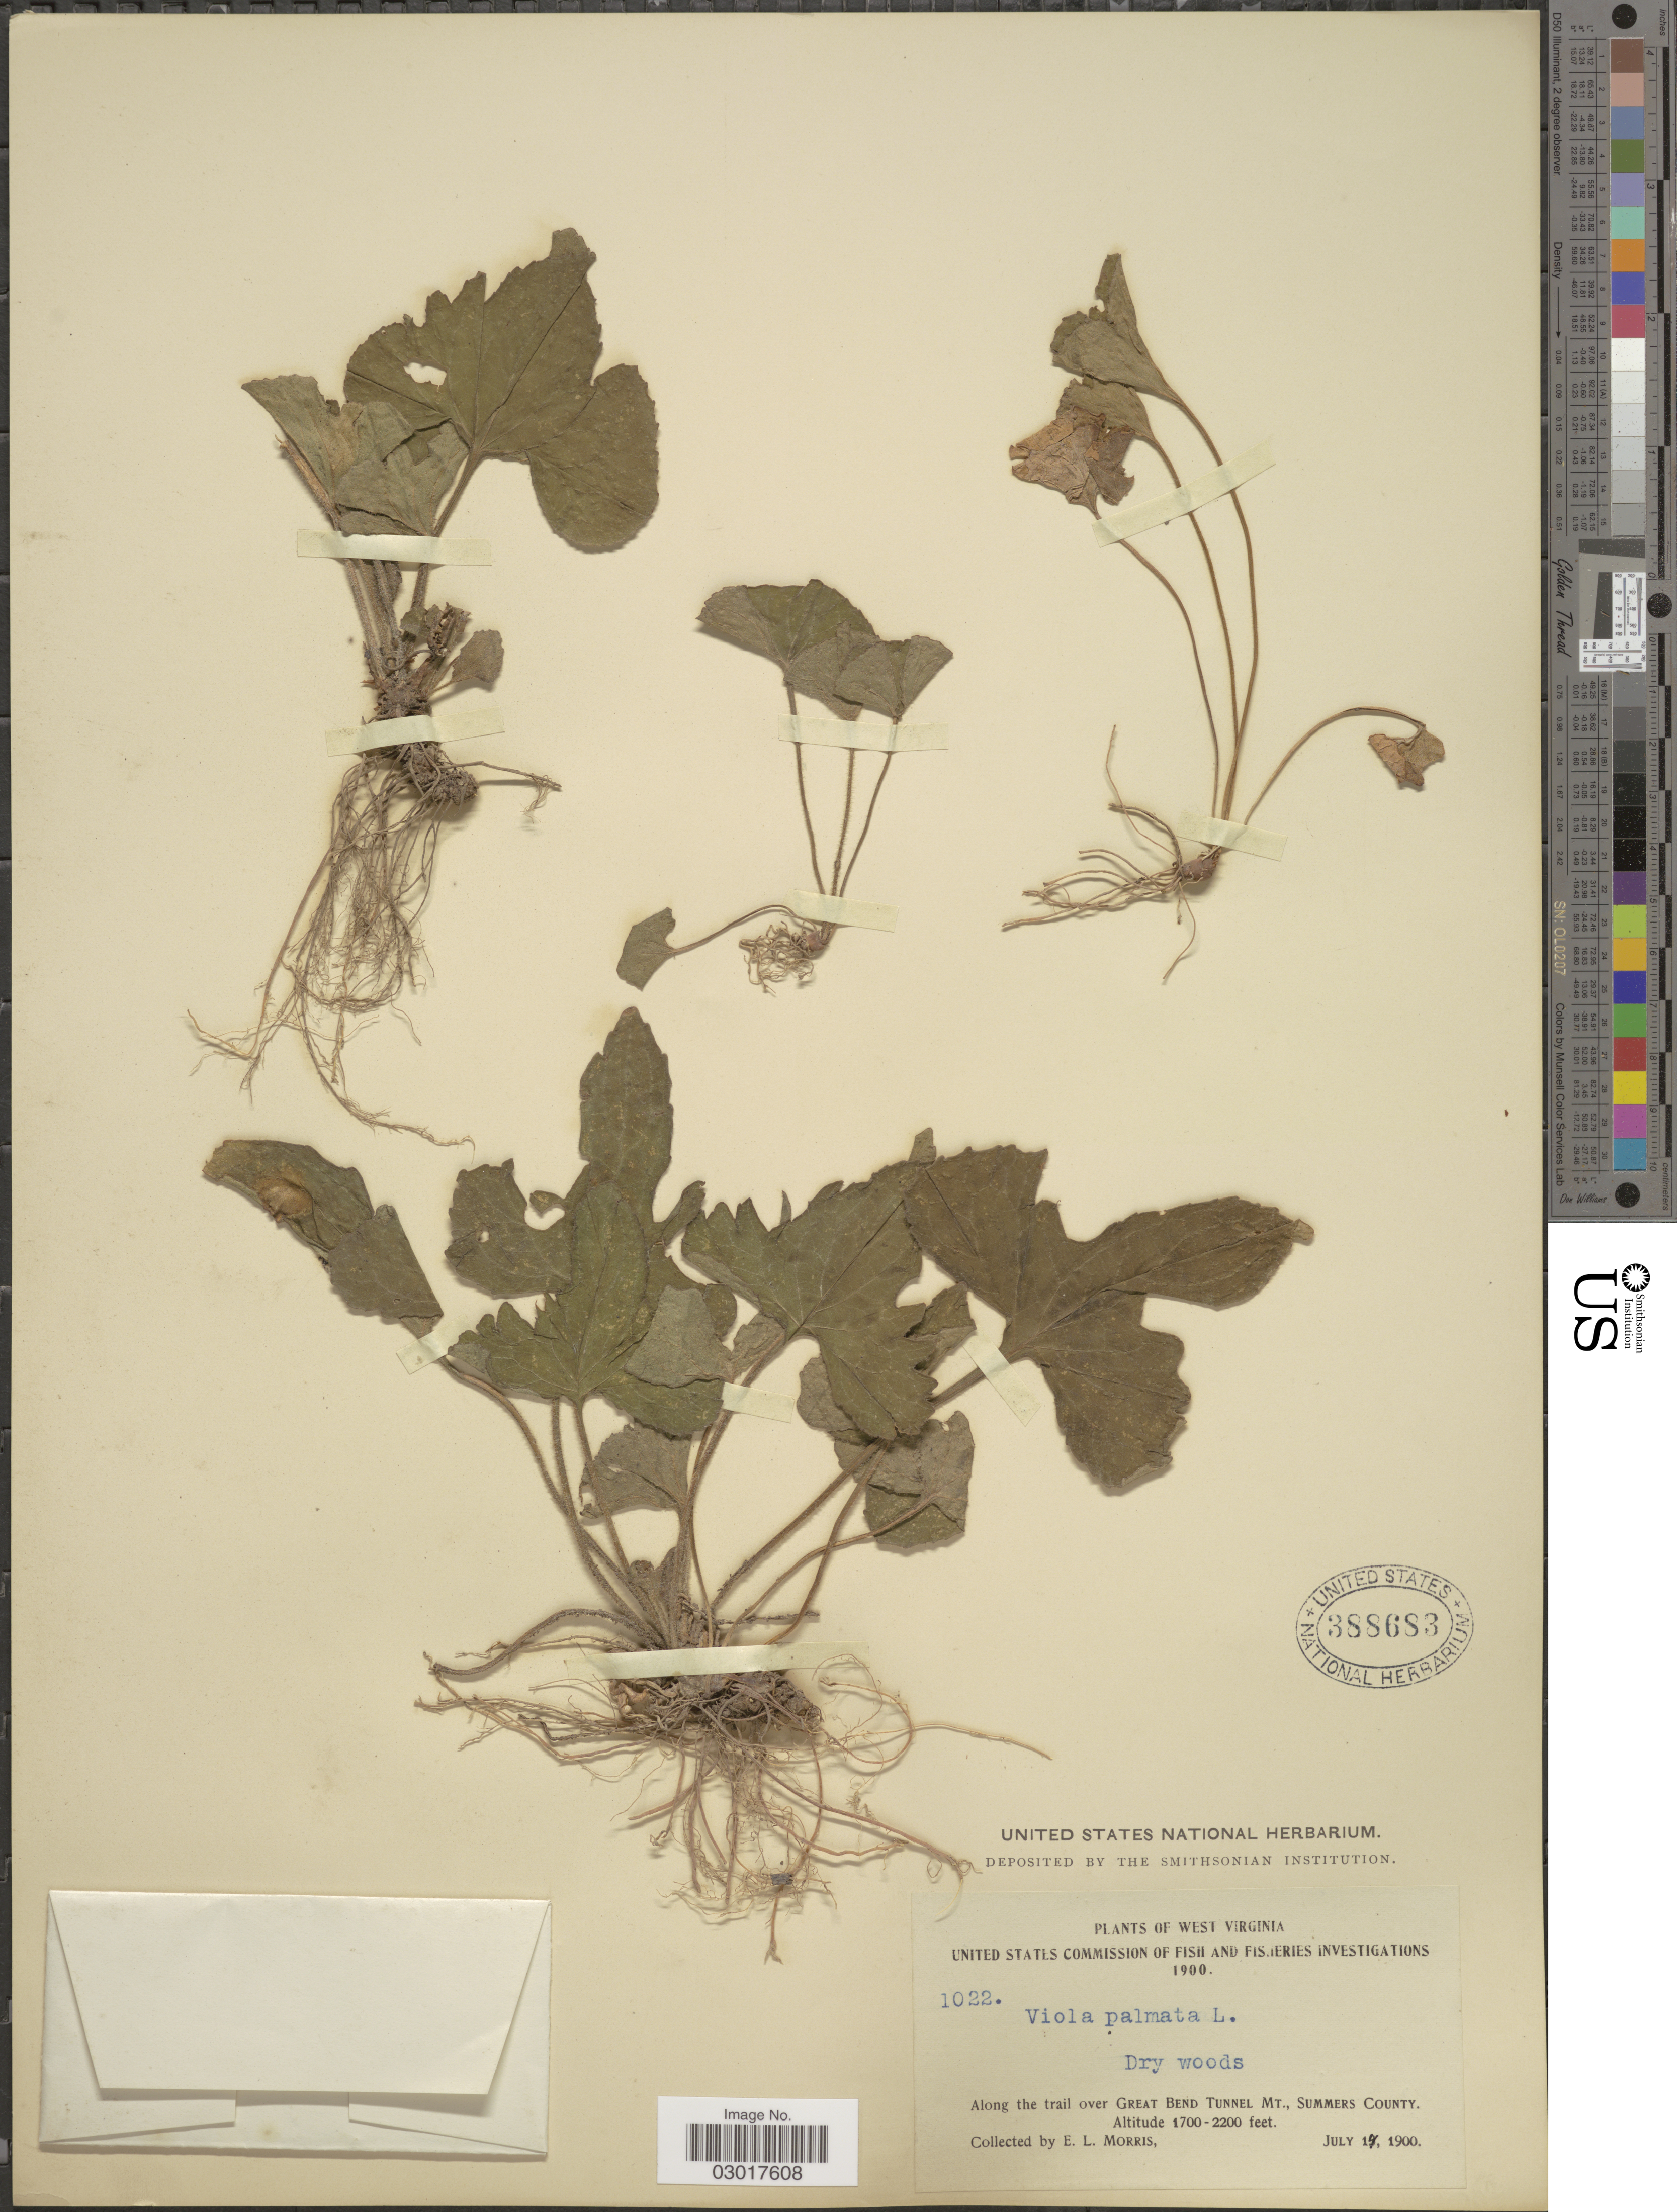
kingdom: Plantae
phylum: Tracheophyta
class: Magnoliopsida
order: Malpighiales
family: Violaceae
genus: Viola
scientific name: Viola triloba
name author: Schwein.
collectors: E. Morris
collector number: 1022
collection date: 1900-07-14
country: United States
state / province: West Virginia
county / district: Summers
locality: Along the trail over Great Bend Tunnel Mt., Summers County.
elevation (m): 518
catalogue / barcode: US 388683